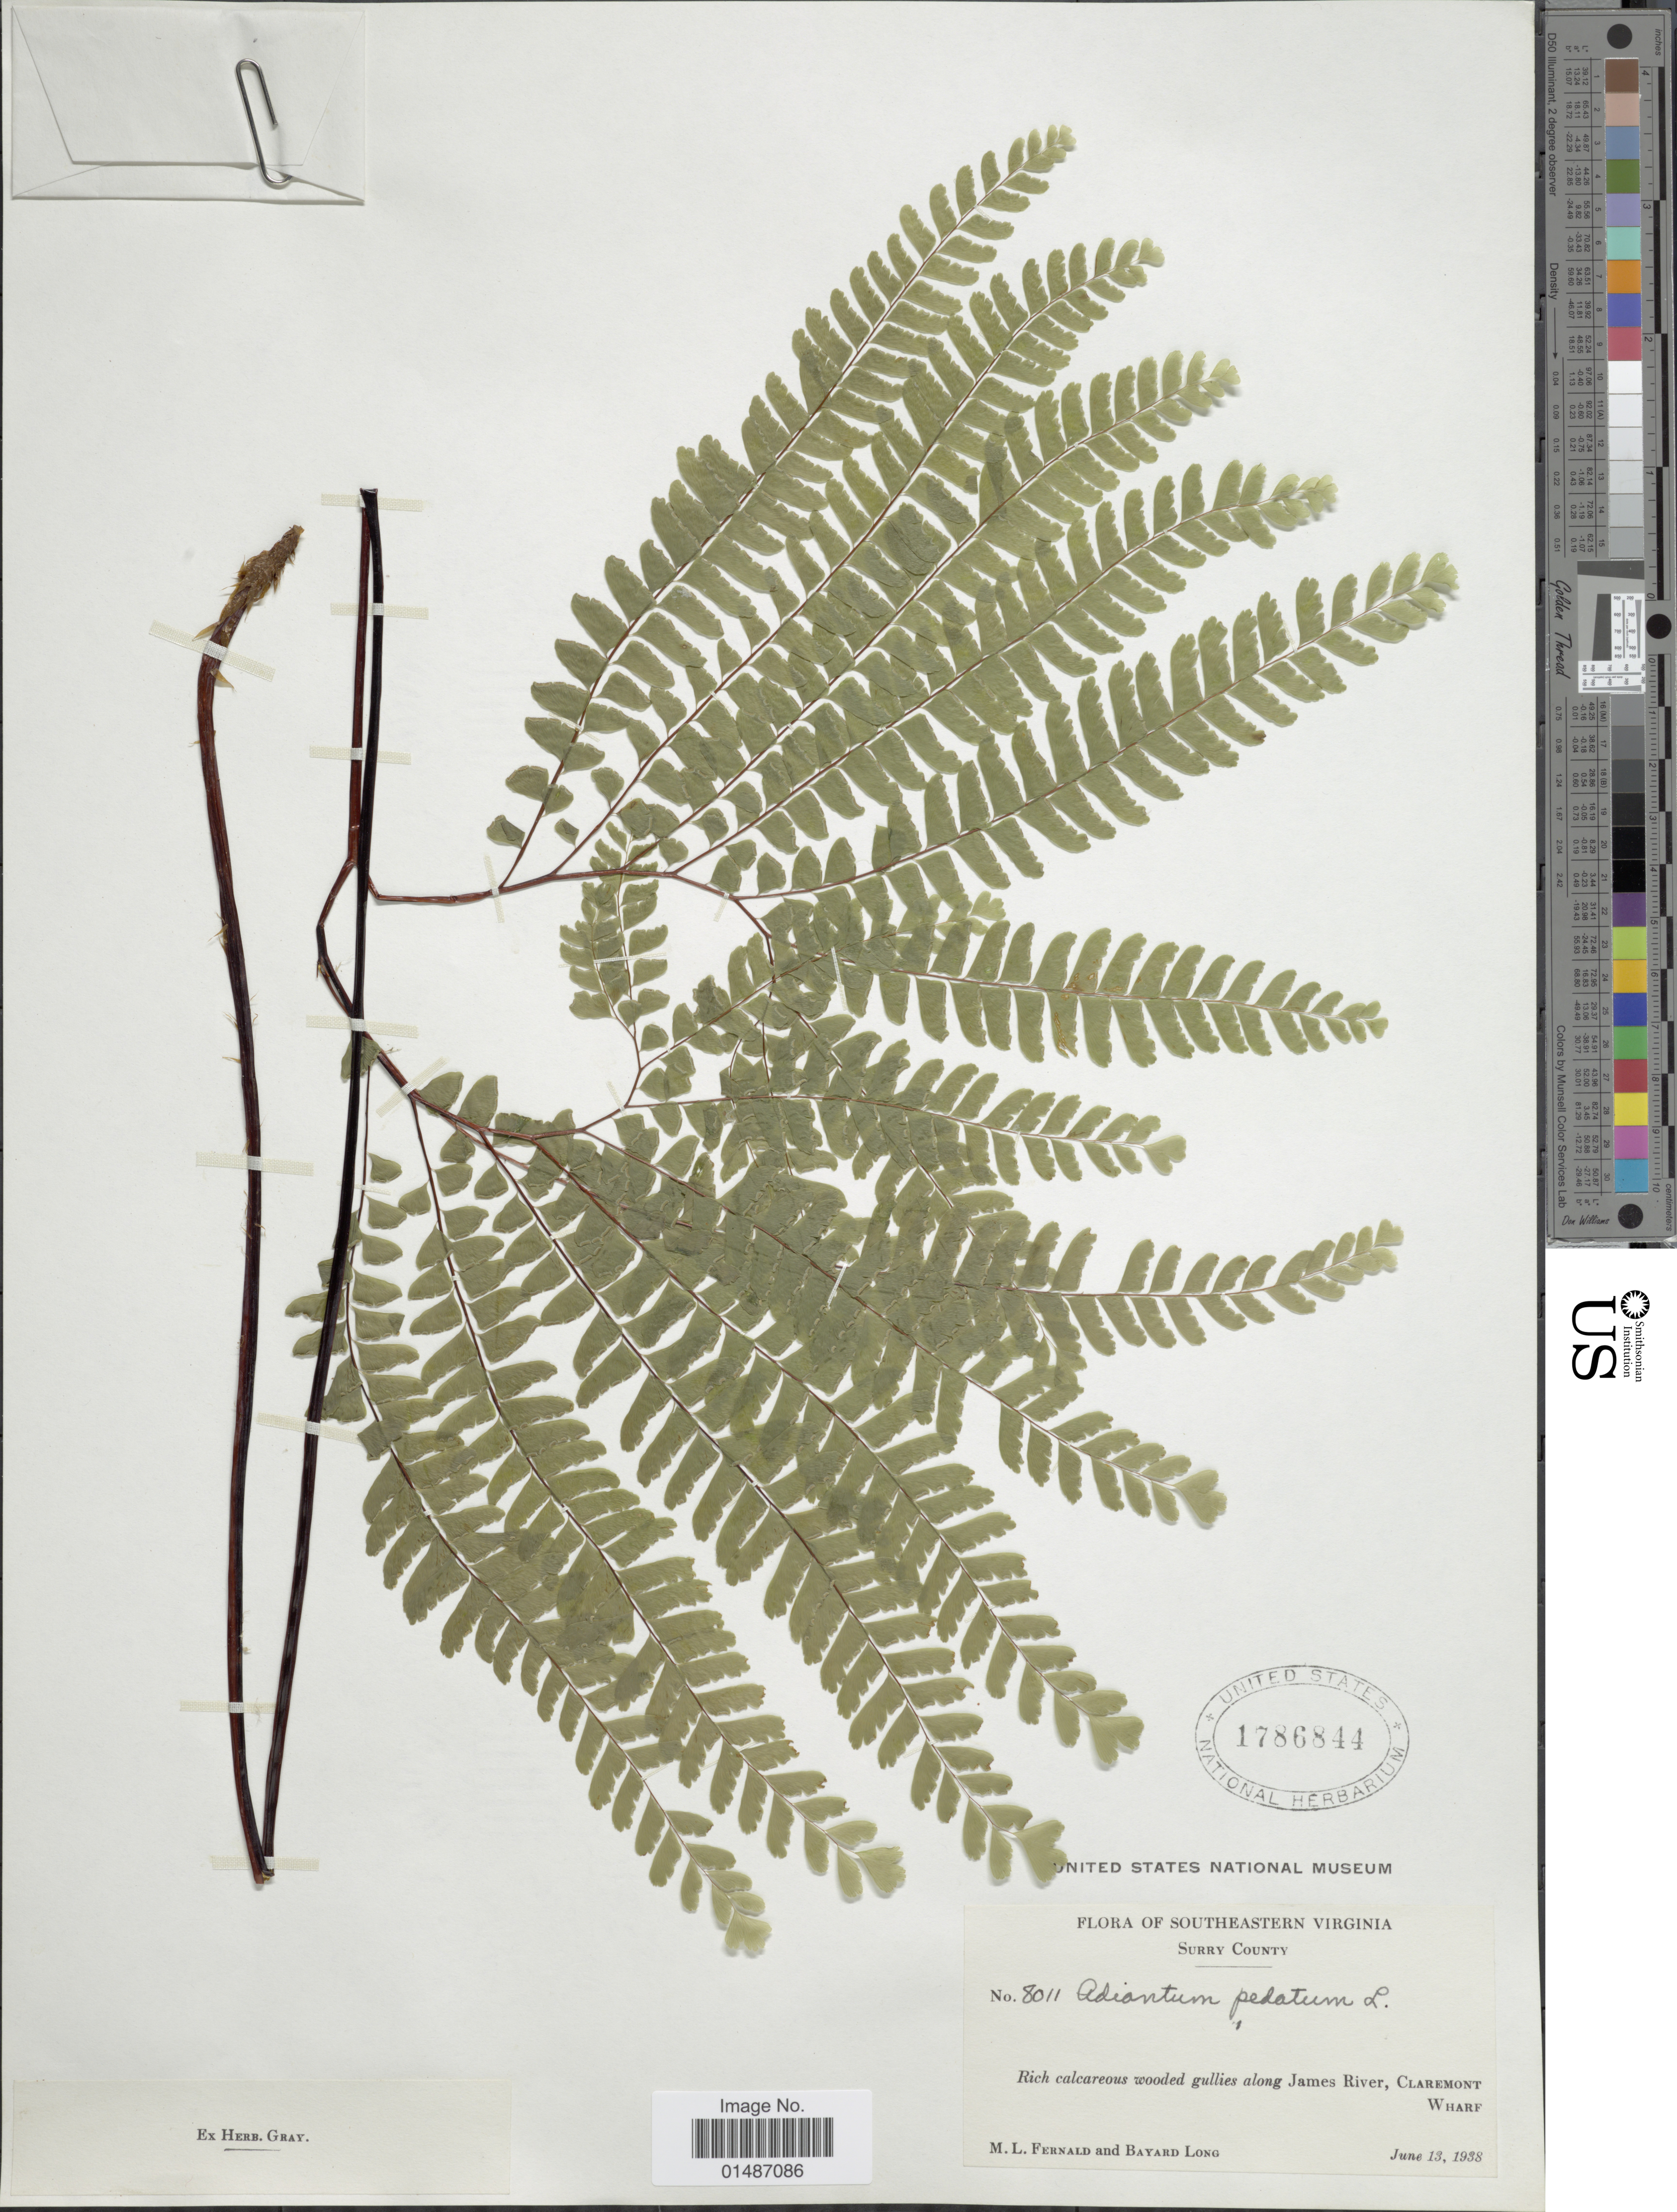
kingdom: Plantae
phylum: Tracheophyta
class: Polypodiopsida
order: Polypodiales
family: Pteridaceae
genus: Adiantum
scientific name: Adiantum pedatum var. pedatum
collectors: M. L. Fernald & B. H. Long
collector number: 8011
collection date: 1938-06-13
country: United States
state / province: Virginia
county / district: Surry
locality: Southeastern Virginia. Surry County. Rich calcareous wooded gullies along James River, Claremont. Wharf.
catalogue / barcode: US 1786844